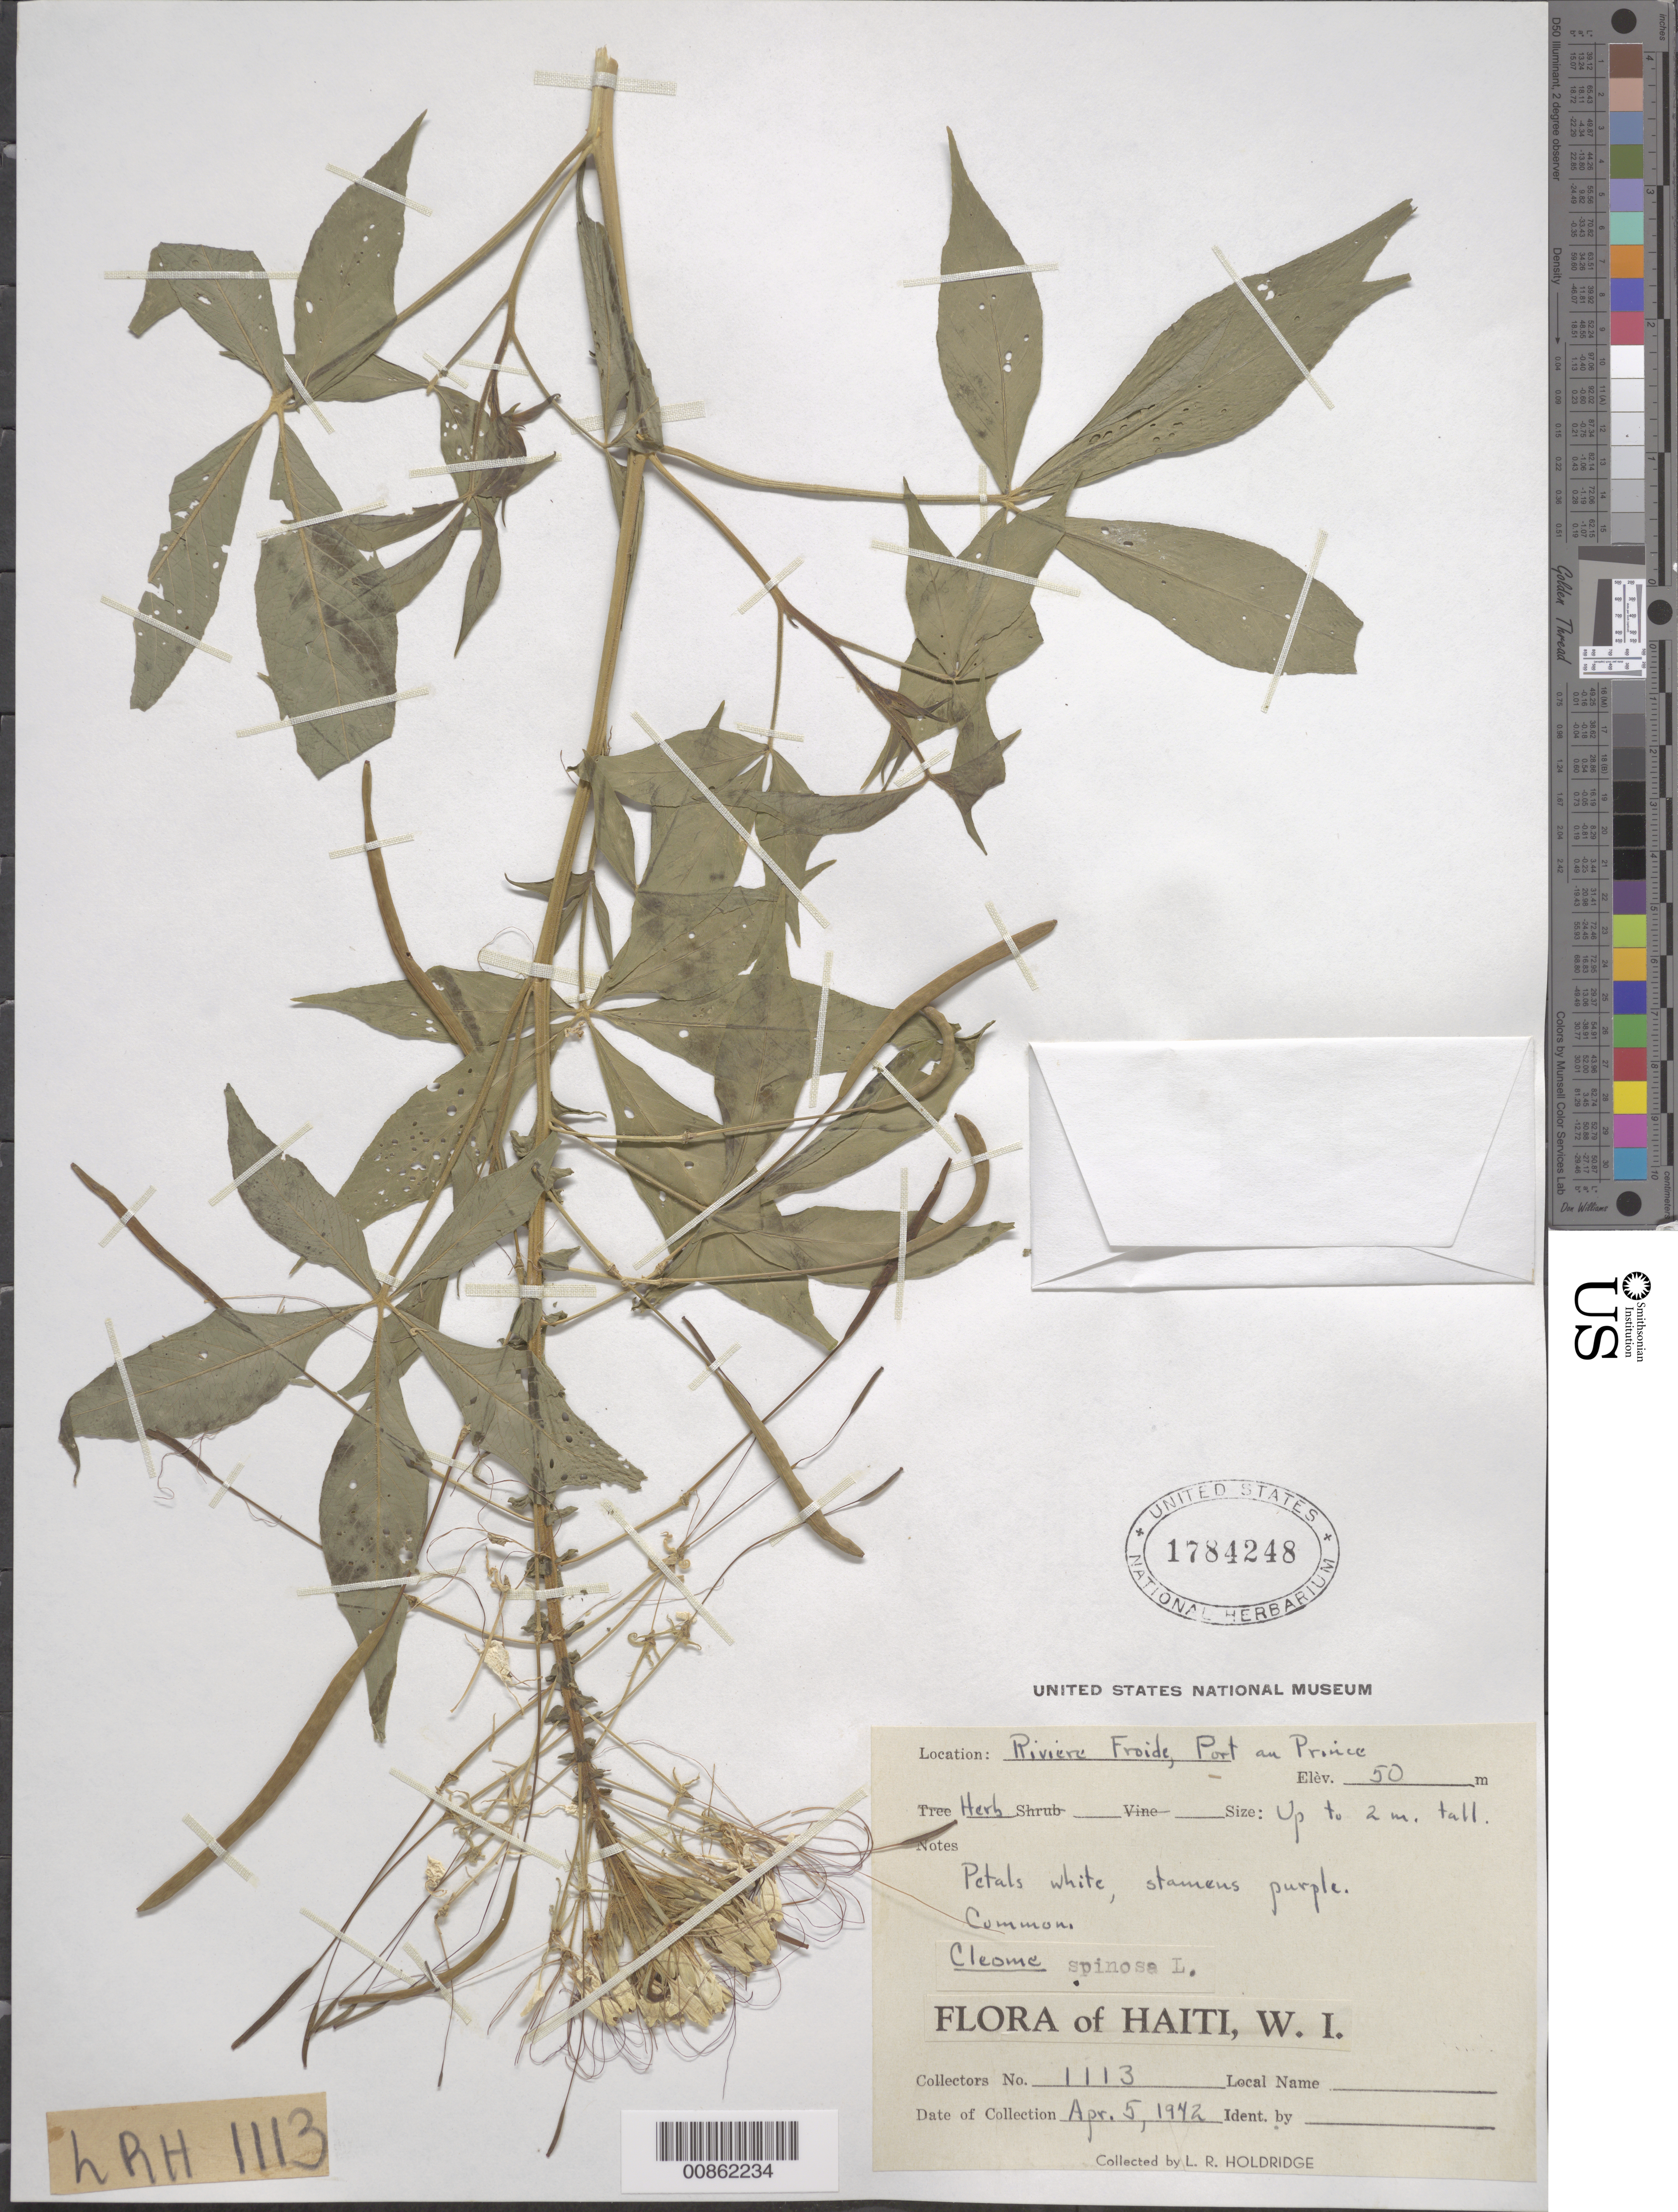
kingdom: Plantae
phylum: Tracheophyta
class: Magnoliopsida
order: Brassicales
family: Cleomaceae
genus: Tarenaya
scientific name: Tarenaya spinosa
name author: (Jacq.) Raf.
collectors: L. Holdridge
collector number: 1113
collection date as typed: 05 Apr 1942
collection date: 1942-04-05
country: Haiti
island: Hispaniola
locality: Rivière Froide, Port au Prince.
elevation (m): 50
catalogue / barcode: US 1784248